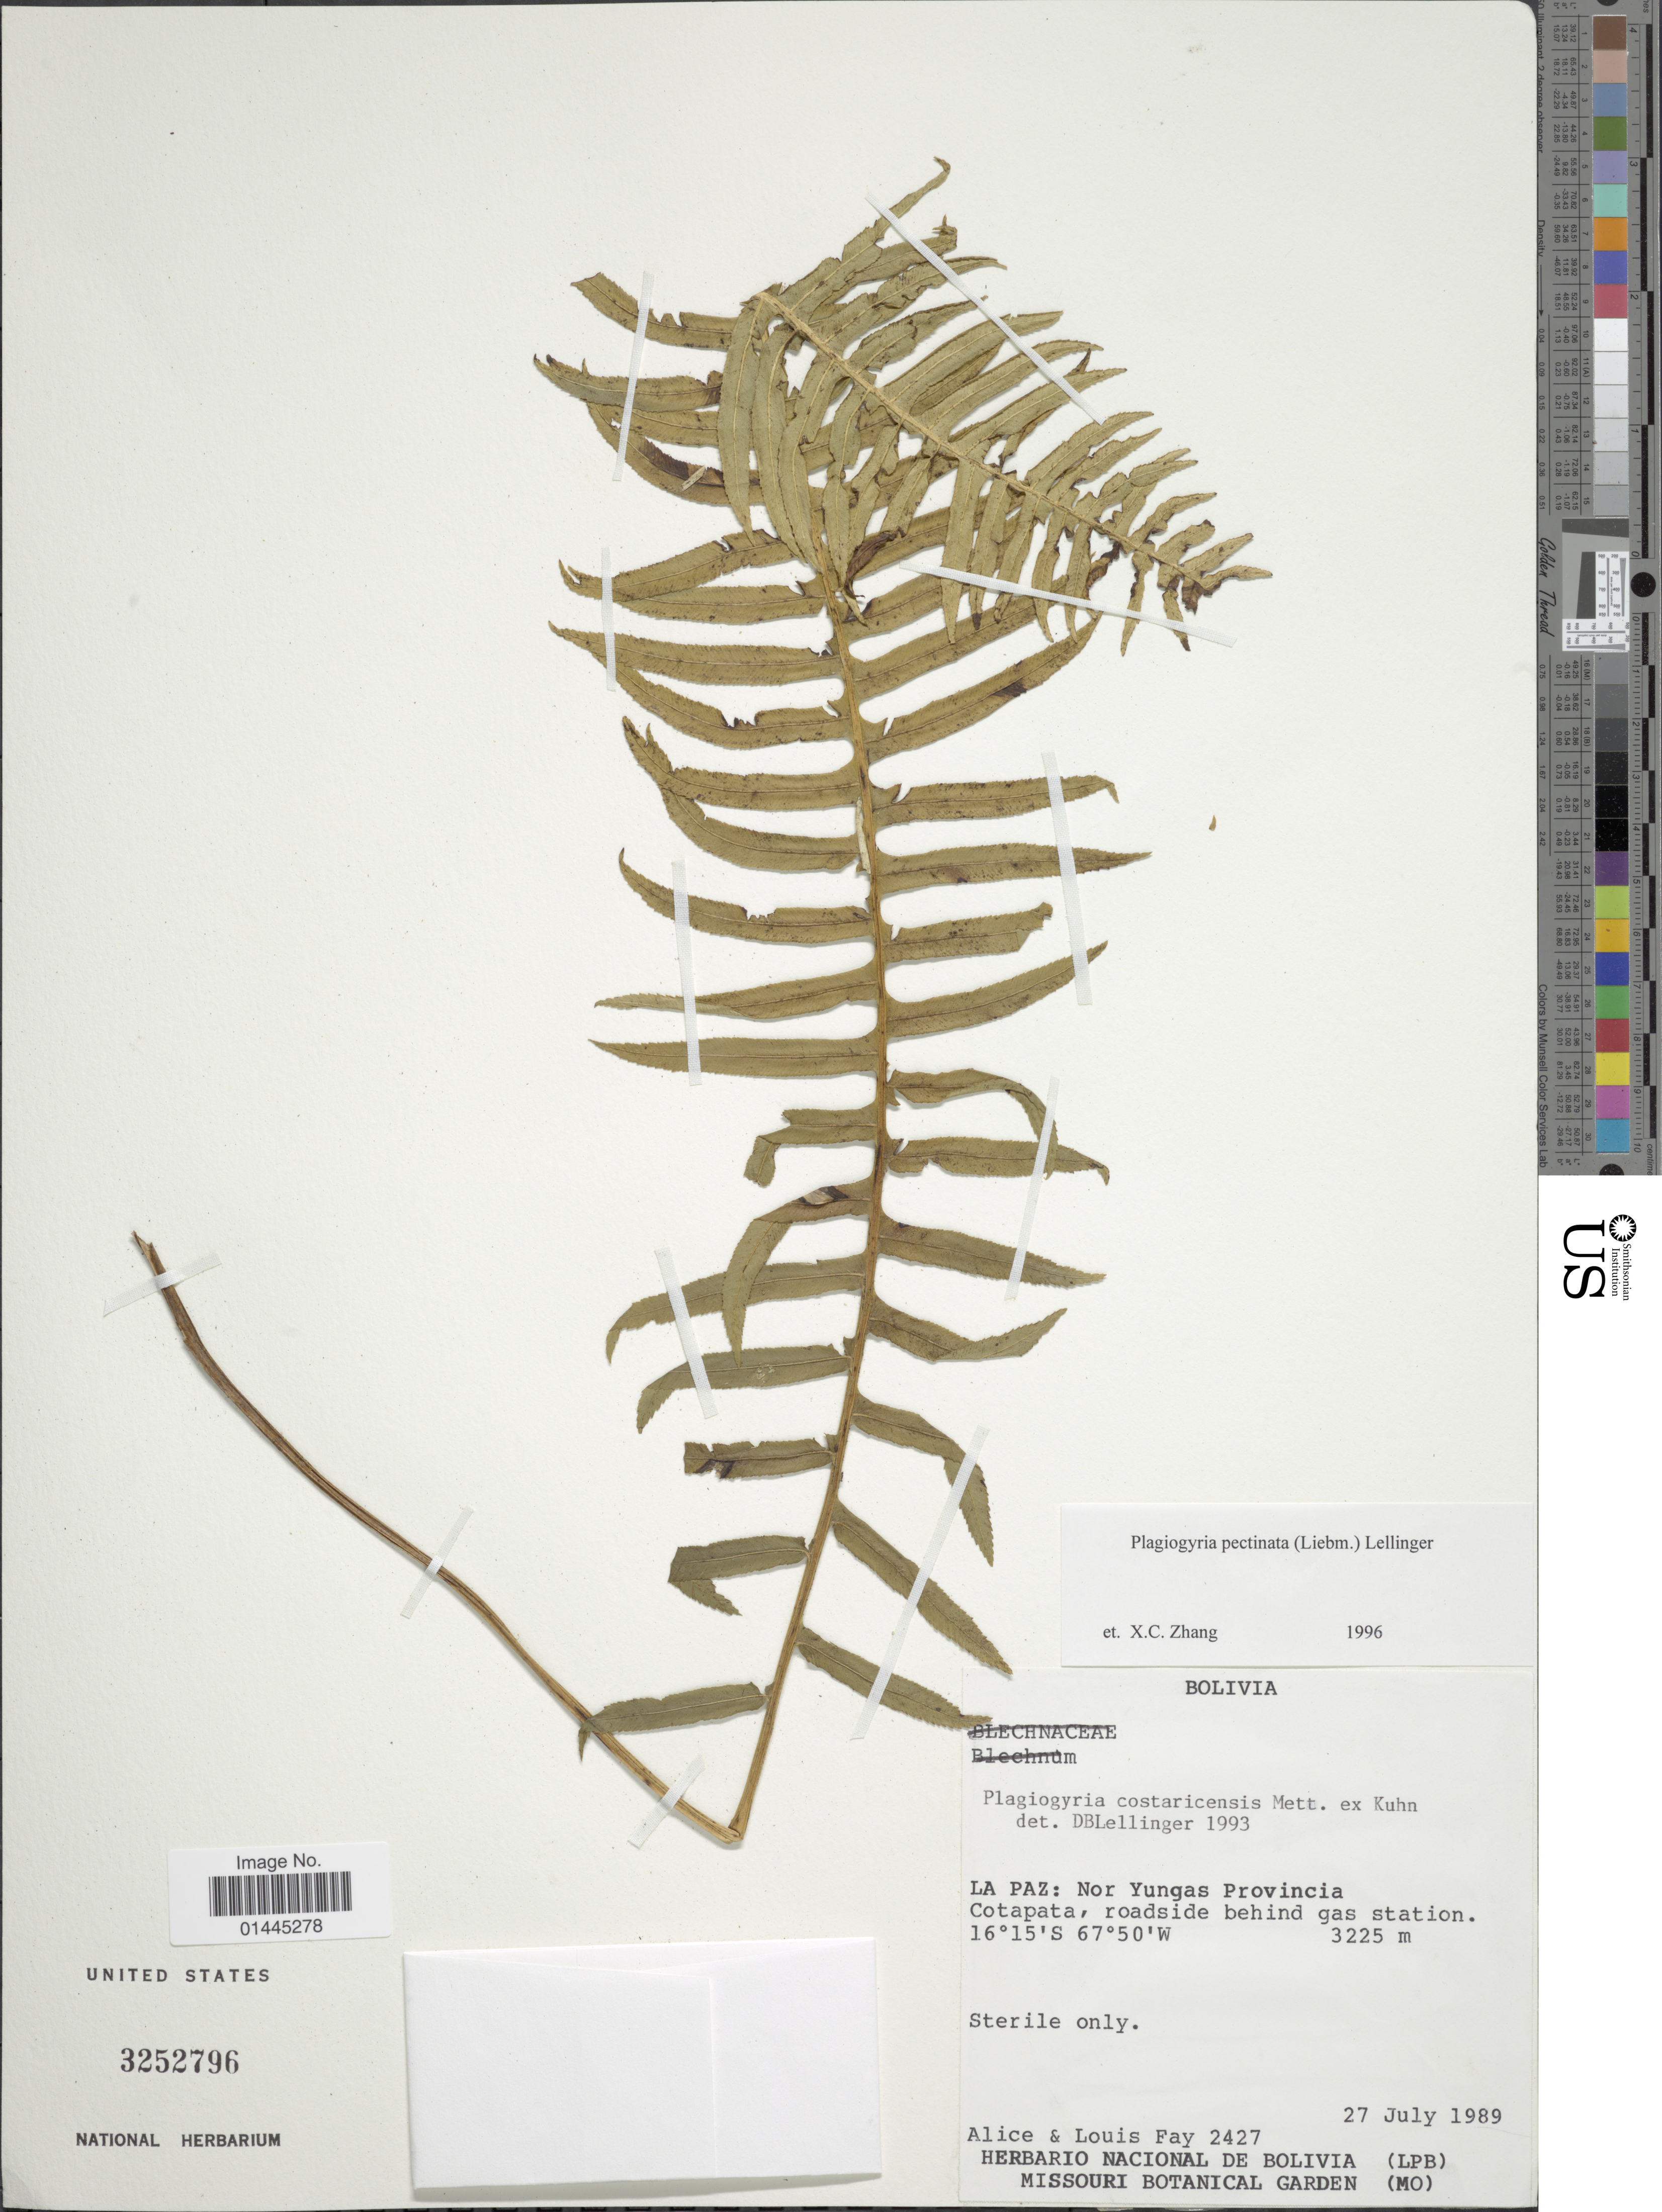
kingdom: Plantae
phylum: Tracheophyta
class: Polypodiopsida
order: Cyatheales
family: Plagiogyriaceae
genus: Plagiogyria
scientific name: Plagiogyria costaricensis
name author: Mett. ex Kuhn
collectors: A. Fay & L. Fay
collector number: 2427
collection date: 1989-07-27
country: Bolivia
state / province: La Paz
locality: Nor Yungas Provincia, Cotapata, roadside behind gas station.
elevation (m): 3225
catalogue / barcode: US 3252796